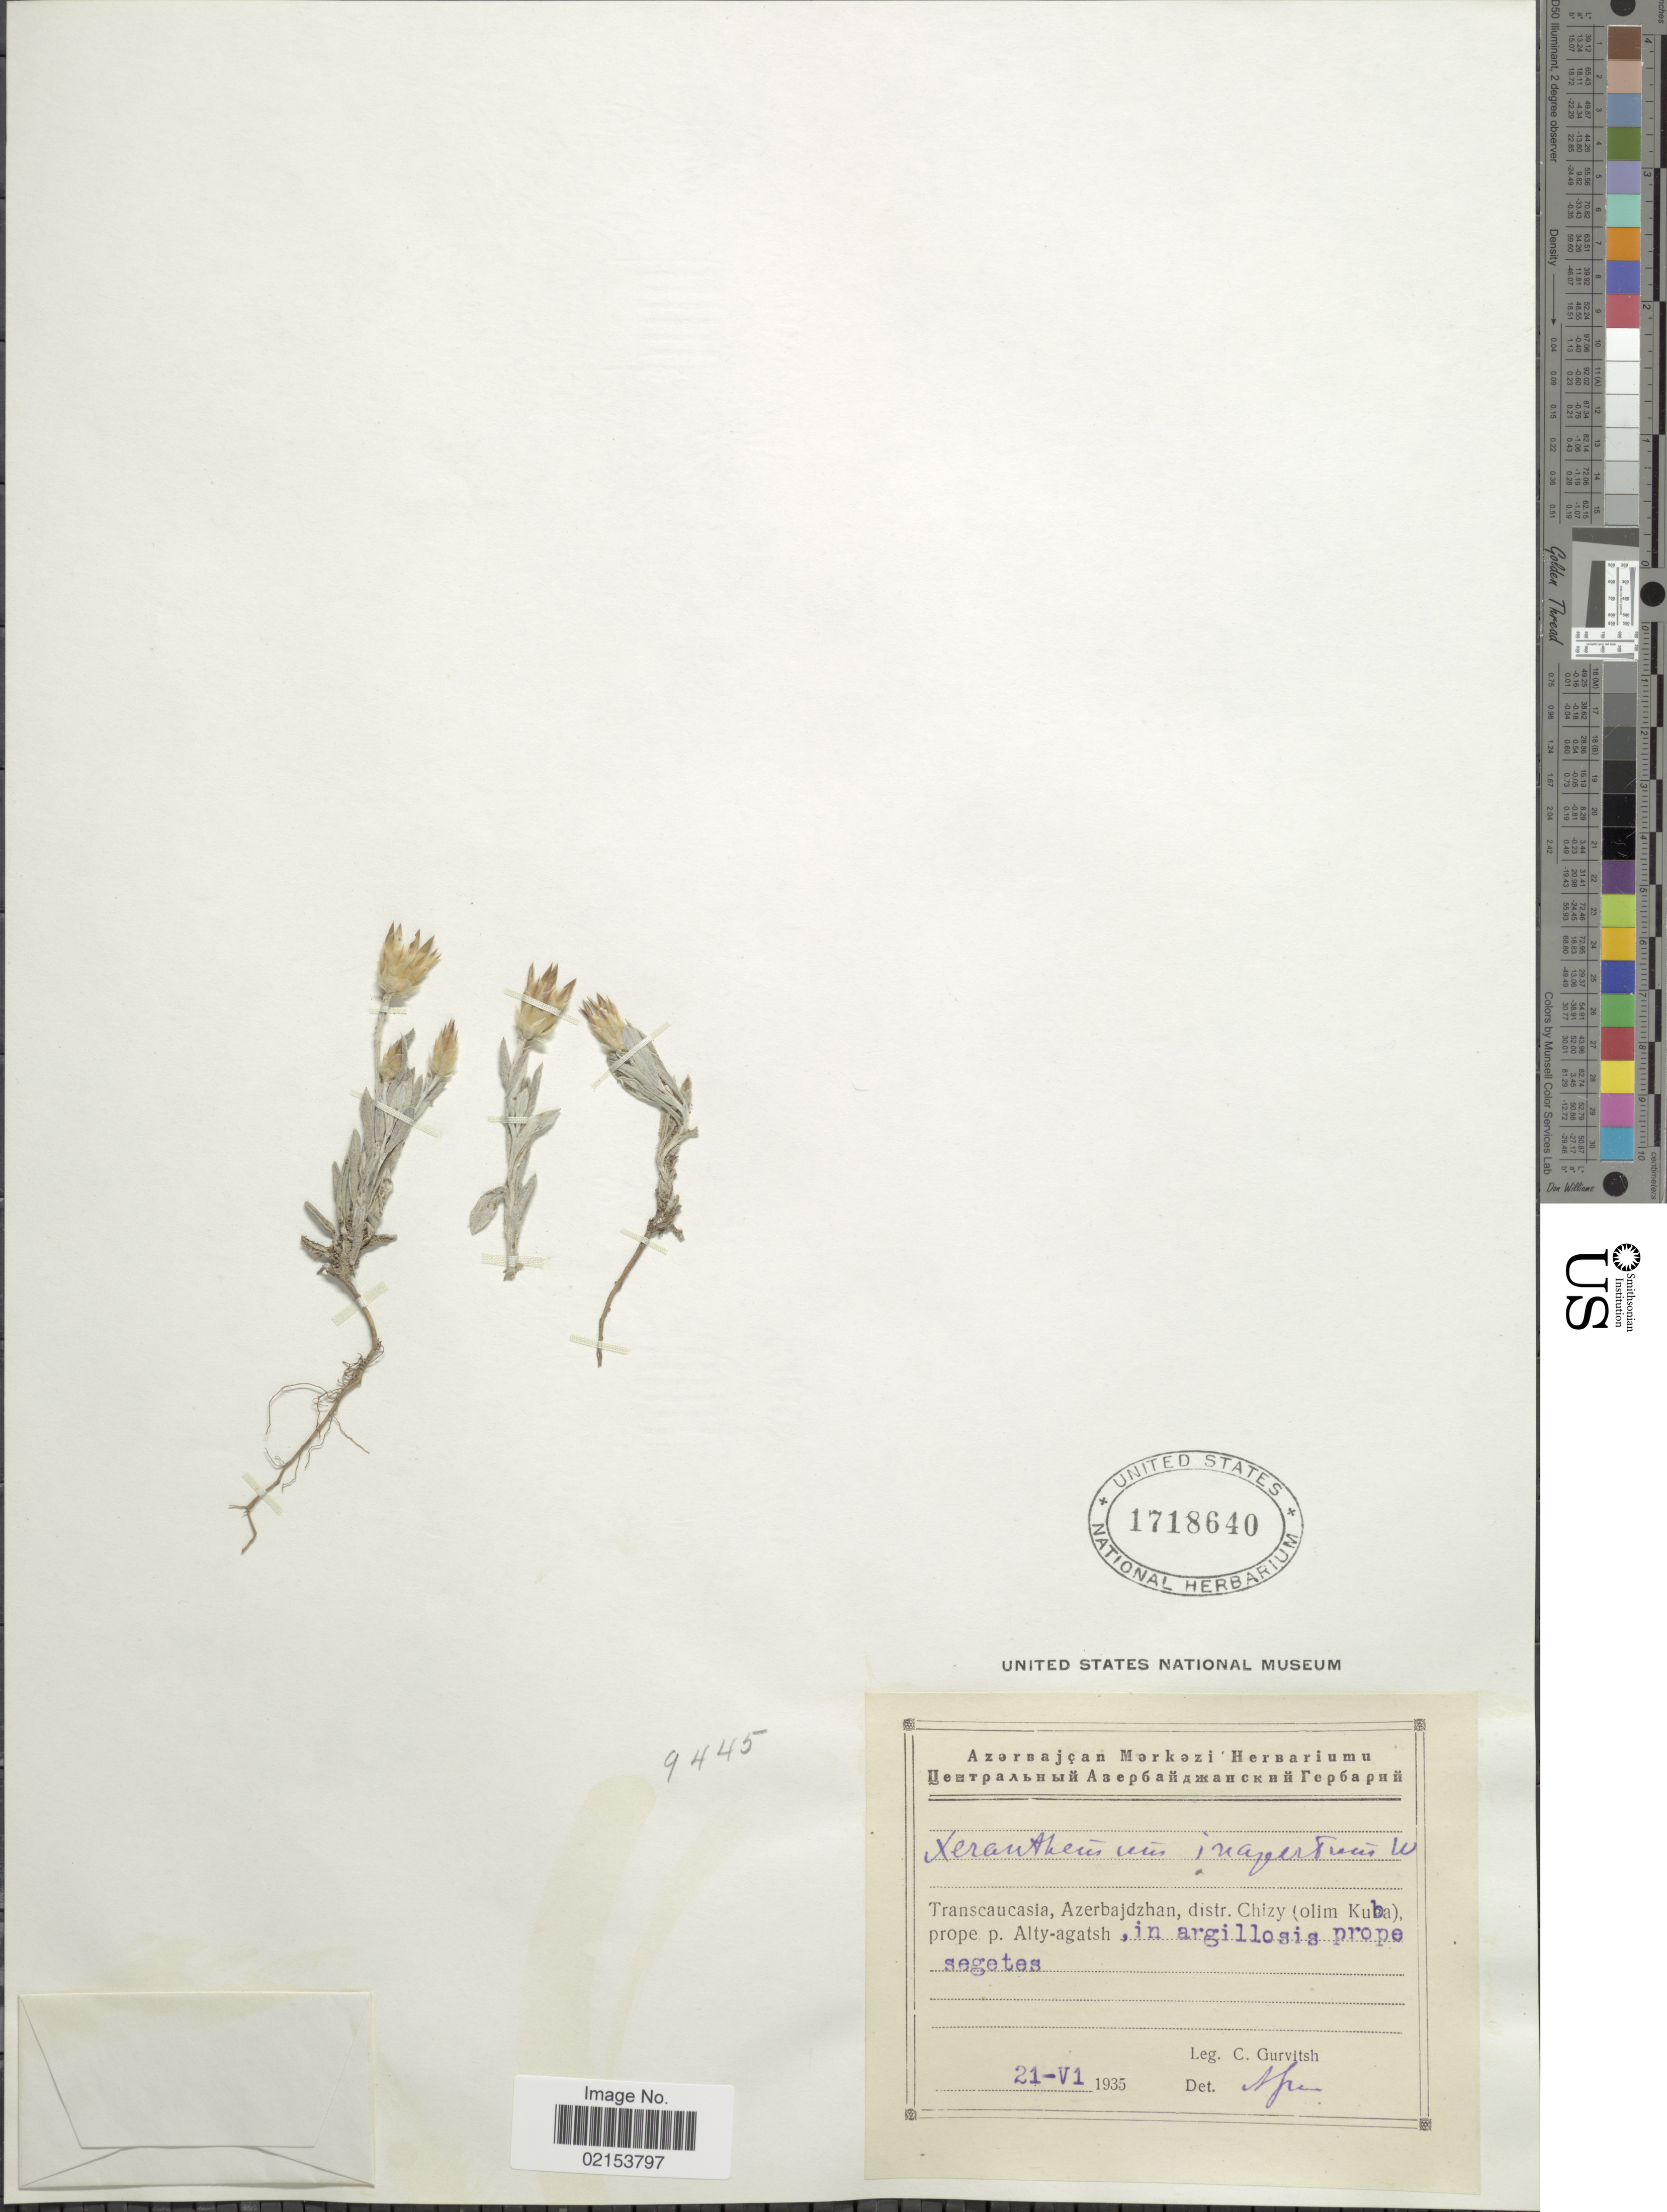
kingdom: Plantae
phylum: Tracheophyta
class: Magnoliopsida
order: Asterales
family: Asteraceae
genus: Xeranthemum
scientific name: Xeranthemum inapertum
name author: (L.) Mill.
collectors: C. Gurvitsh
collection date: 1935-06-21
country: Azerbaijan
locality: Transcausia, Azerbajdzhan, distr. Chizy (olim Kub) porpe p. Alty-agatsh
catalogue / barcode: US 1718640